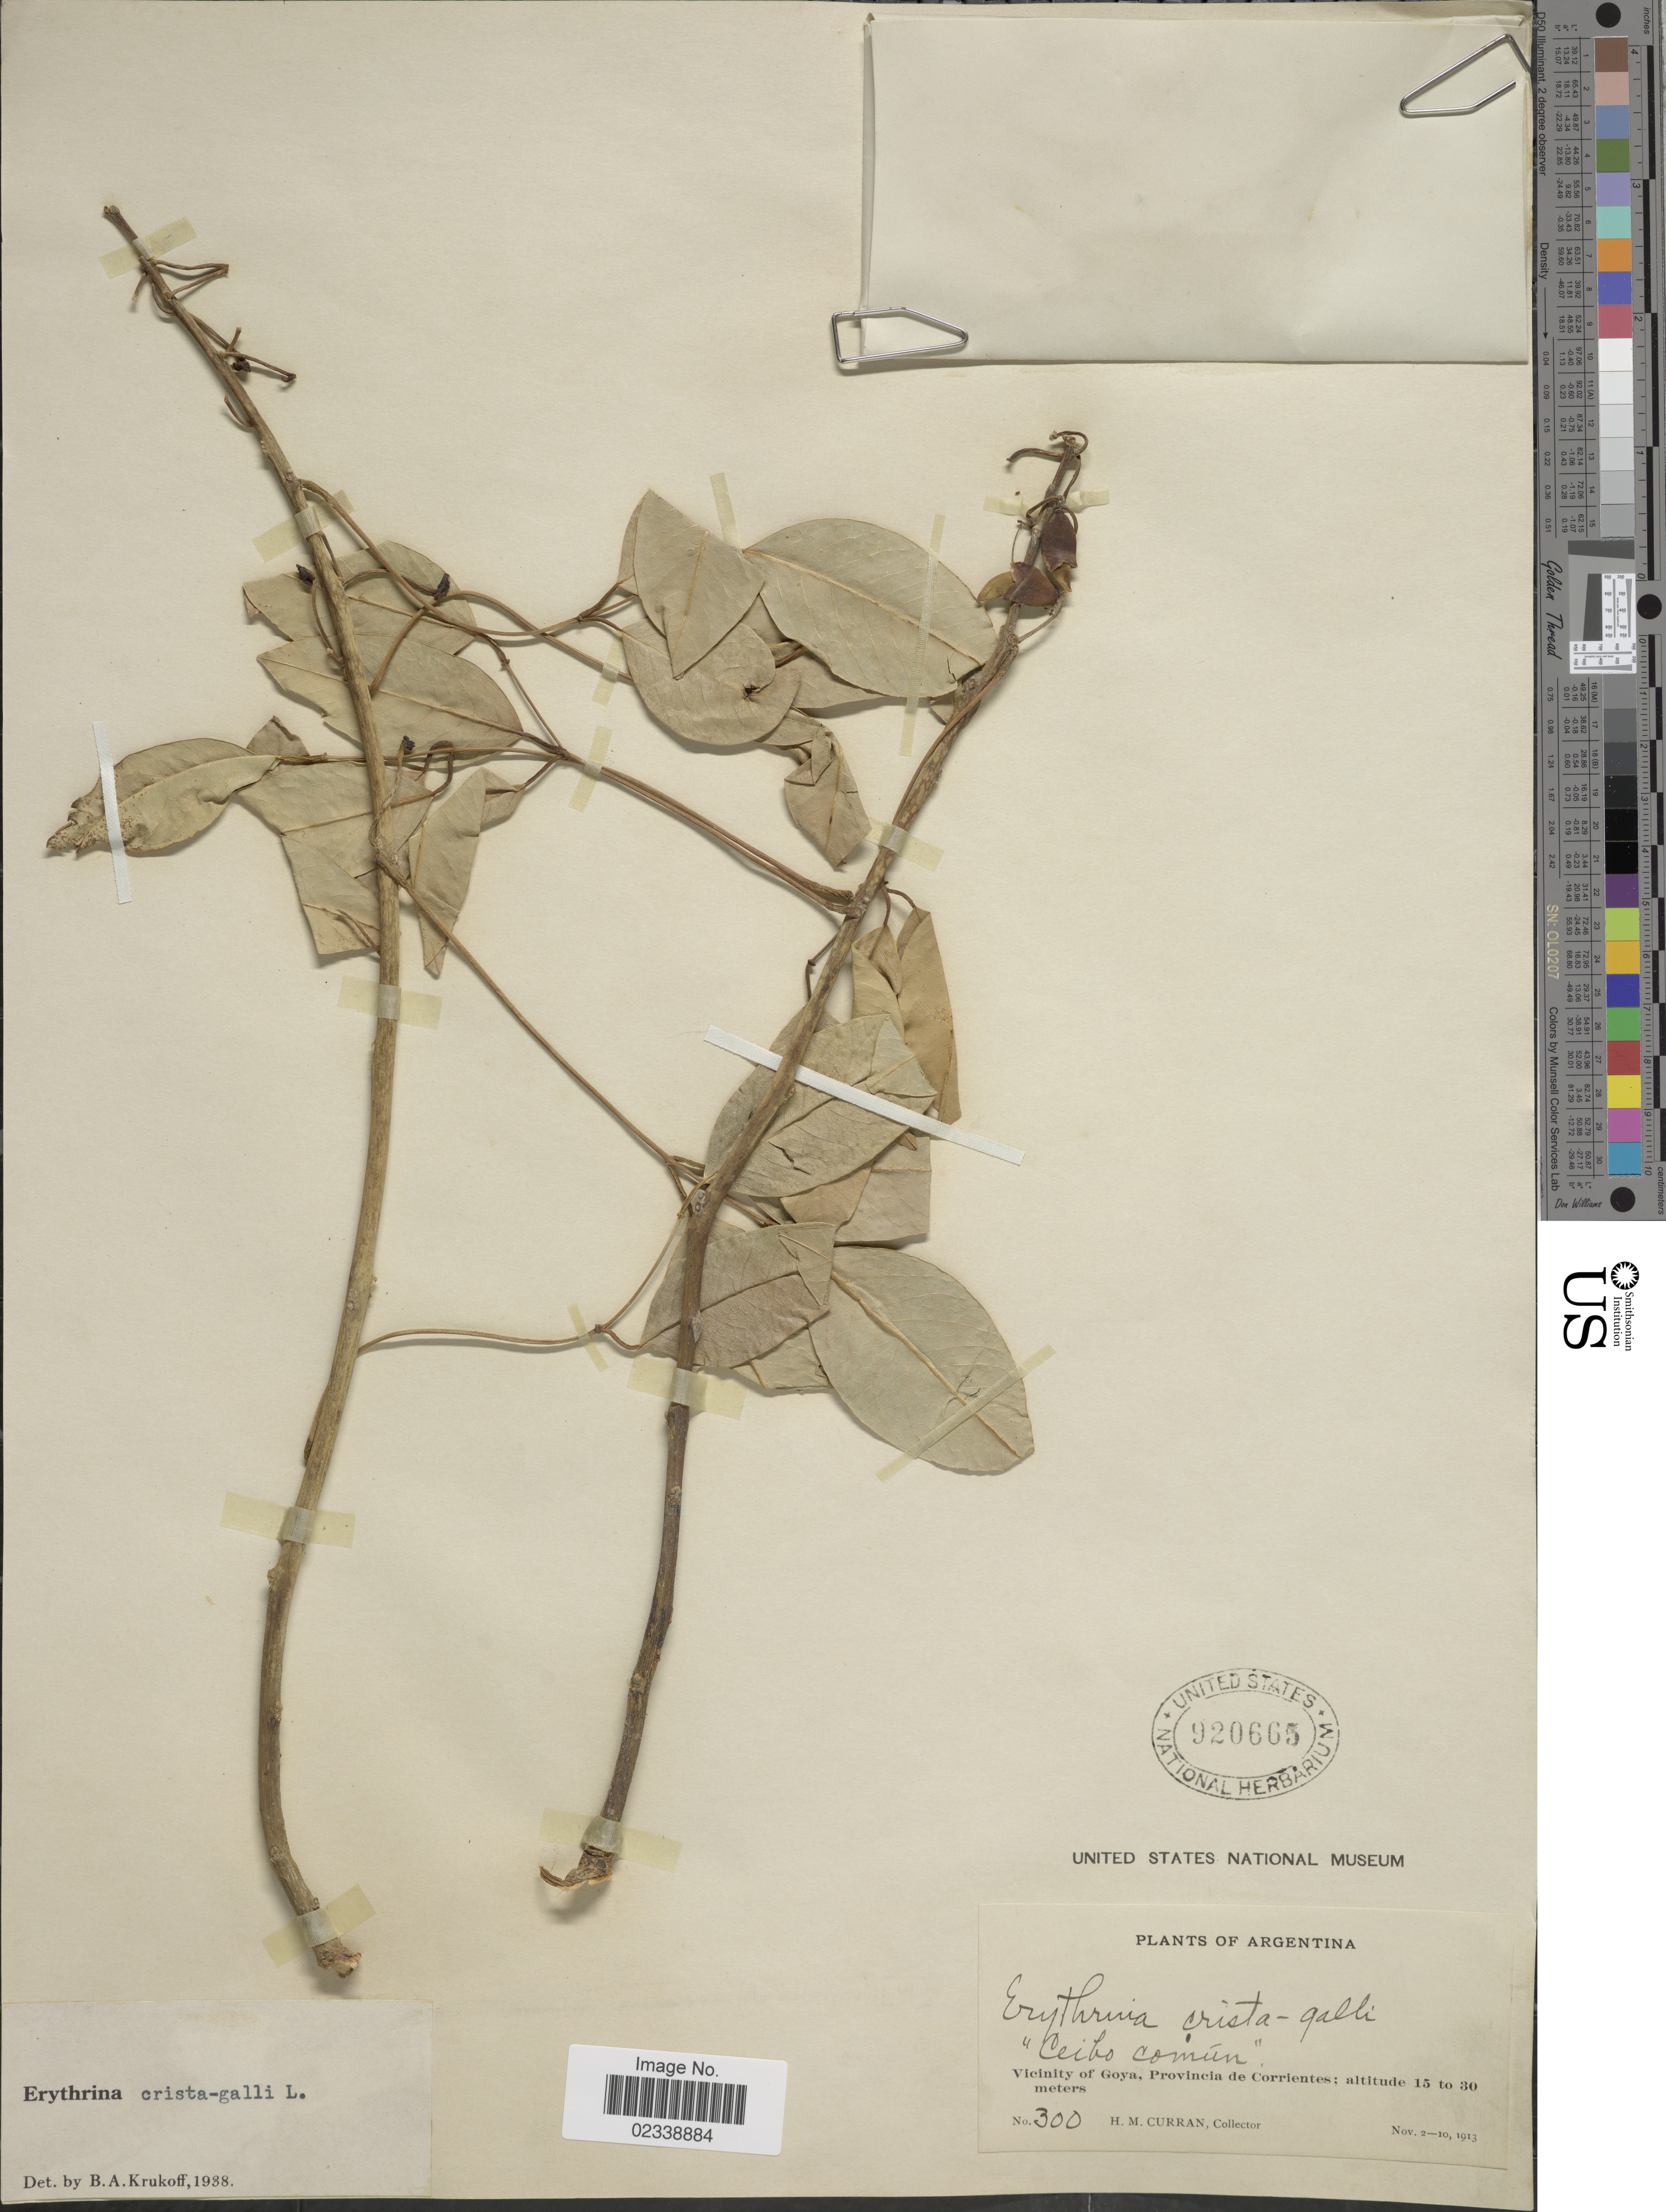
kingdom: Plantae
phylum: Tracheophyta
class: Magnoliopsida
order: Fabales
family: Fabaceae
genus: Erythrina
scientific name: Erythrina crista-galli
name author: L.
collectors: H. M. Curran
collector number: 300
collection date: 1913-11-02/1913-11-10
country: Argentina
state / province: Corrientes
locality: Vicinity of Goya, "Ceibo comun".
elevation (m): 15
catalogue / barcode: US 920665